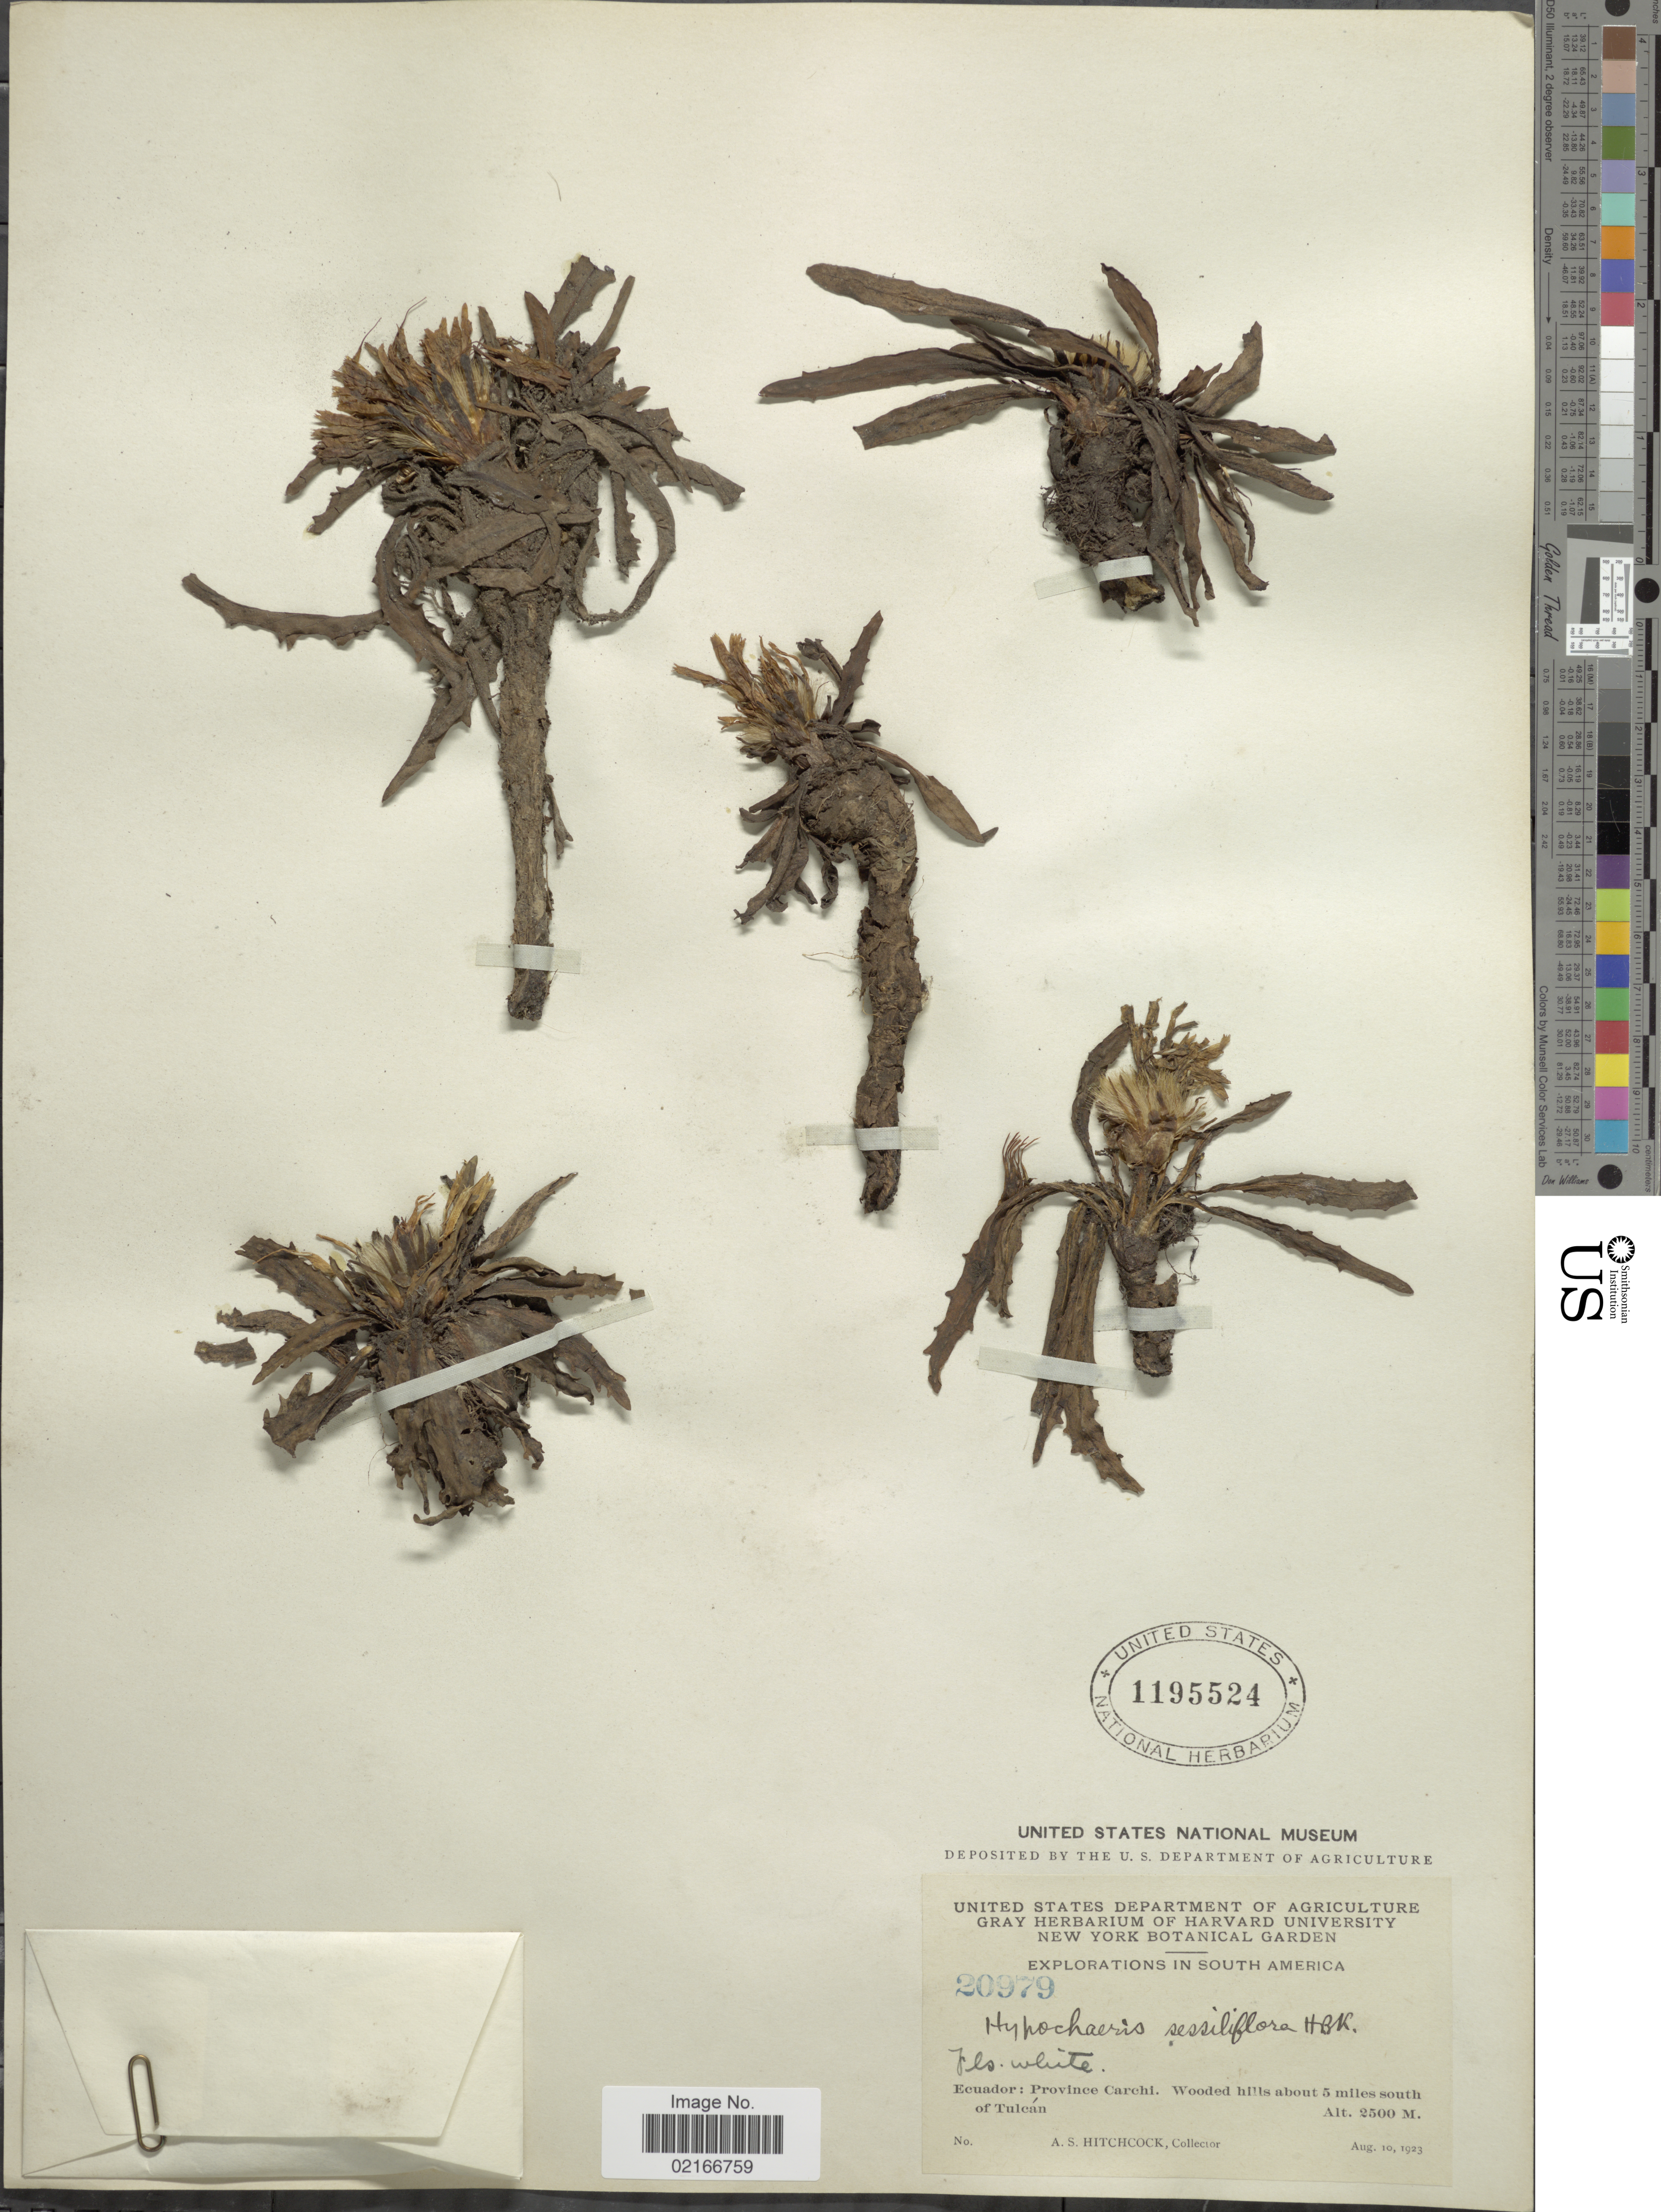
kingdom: Plantae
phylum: Tracheophyta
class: Magnoliopsida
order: Asterales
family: Asteraceae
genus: Hypochaeris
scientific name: Hypochaeris sessiflora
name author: Kunth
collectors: A. S. Hitchcock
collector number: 20979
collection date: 1923-08-10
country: Ecuador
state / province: Carchi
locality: Wooded hills about 5 miles south of Tulcán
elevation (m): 2500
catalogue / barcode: US 1195524